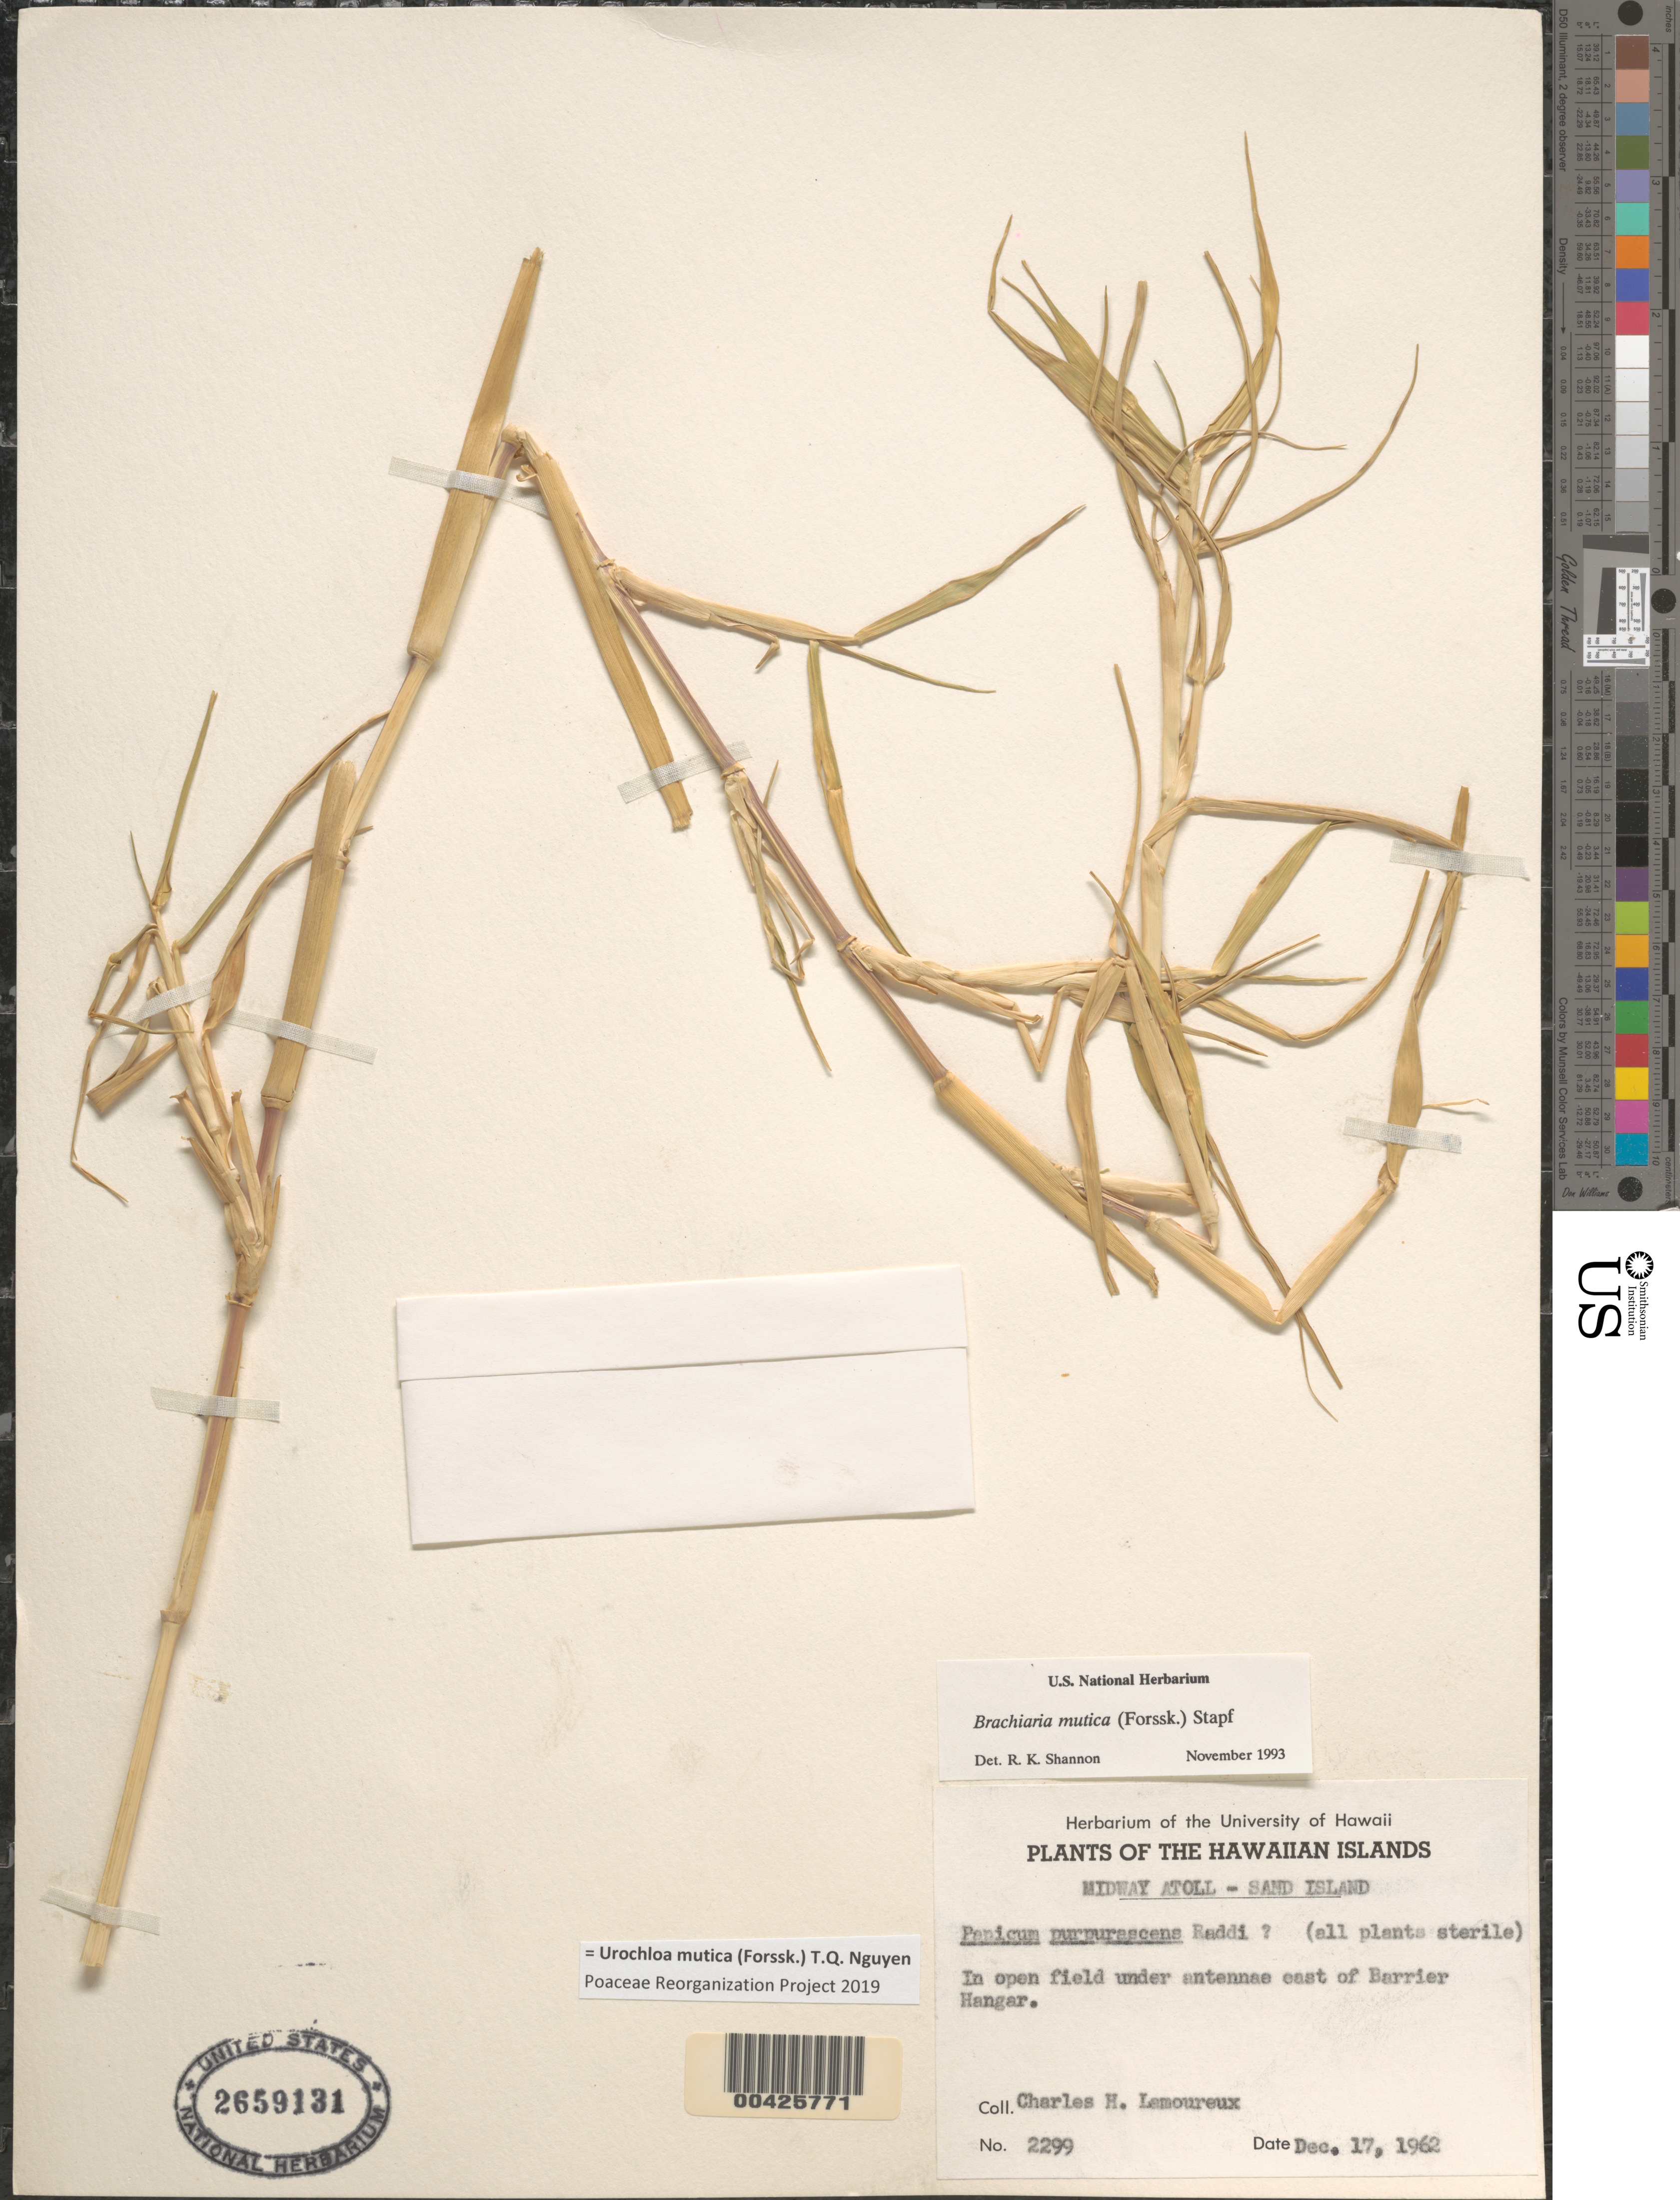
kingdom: Plantae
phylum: Tracheophyta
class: Liliopsida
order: Poales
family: Poaceae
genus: Urochloa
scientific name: Urochloa mutica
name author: (Forssk.) T.Q. Nguyen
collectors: C. H. Lamoureux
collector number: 2299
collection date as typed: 17 Dec 1962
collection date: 1962-12-17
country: U.S. Administered Pacific Islands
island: Midway Atoll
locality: under antennae cast of Barrier Hangar, Sand Islet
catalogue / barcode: US 2659131